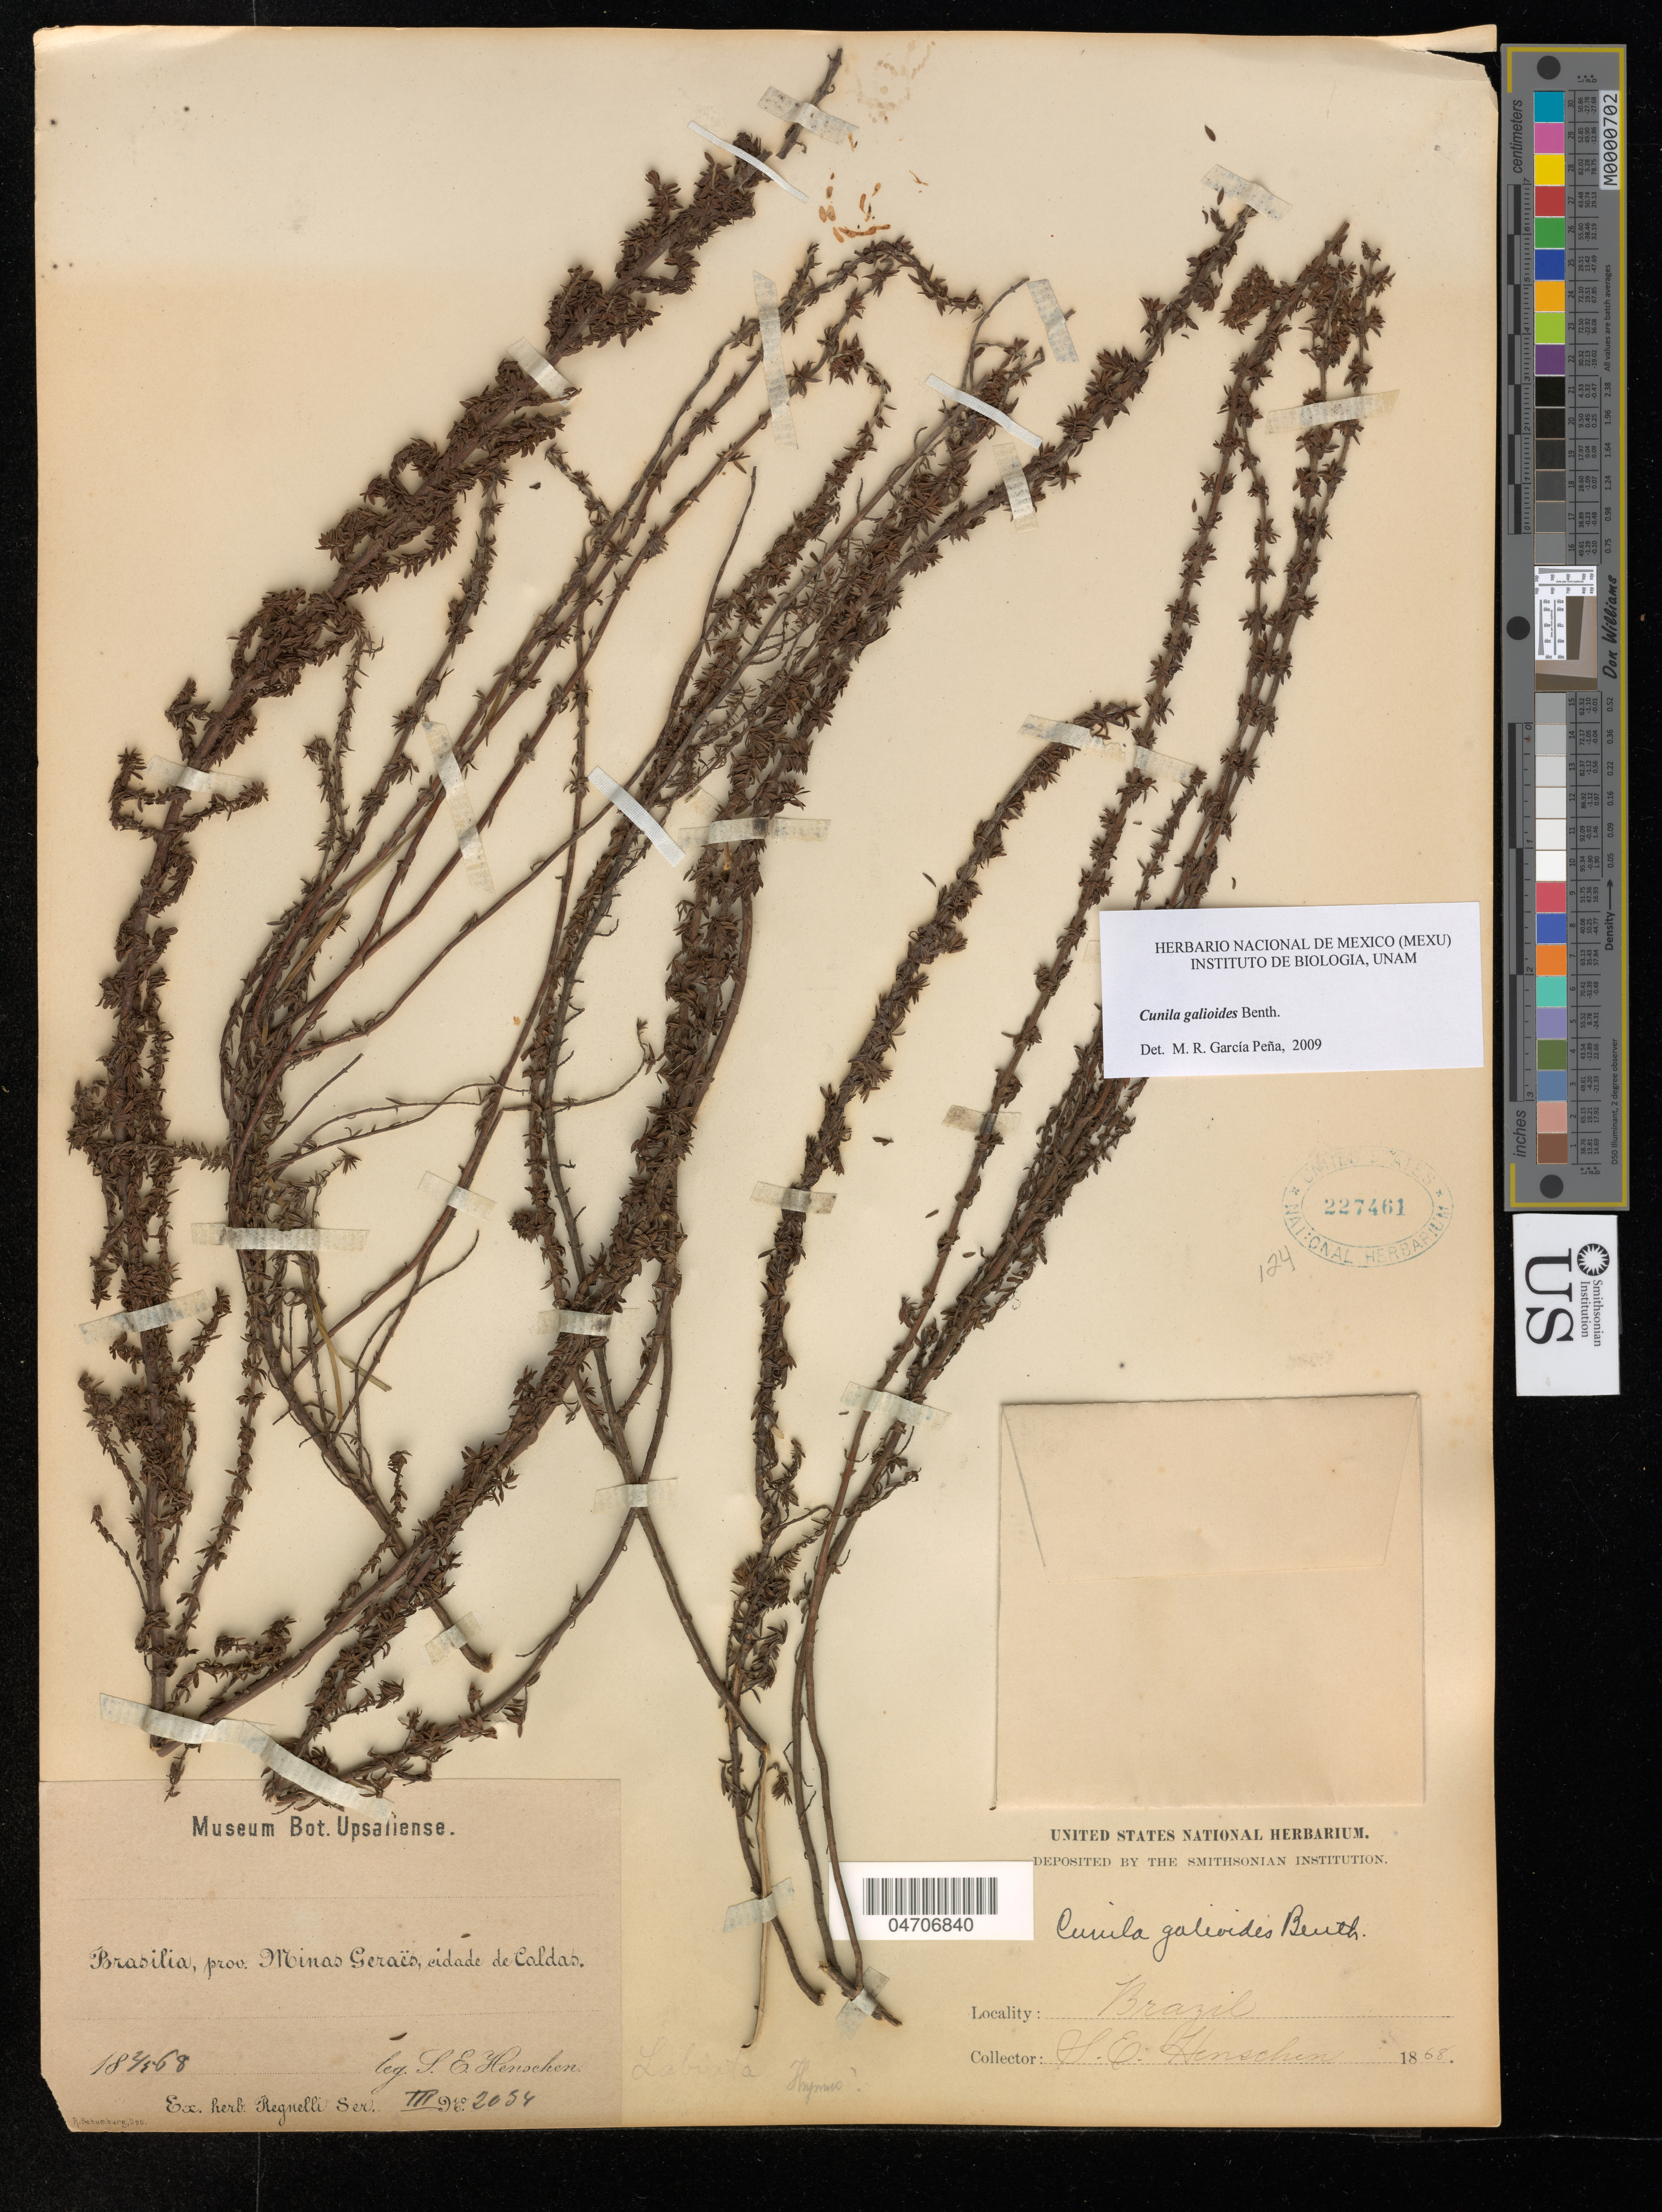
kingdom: Plantae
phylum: Tracheophyta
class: Magnoliopsida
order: Lamiales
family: Lamiaceae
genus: Cunila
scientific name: Cunila galioides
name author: Benth.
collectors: S. E. Henschen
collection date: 1868-05-02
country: Brazil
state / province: Minas Gerais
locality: Brasilia, prov. Minas Geraës, cidade de Caldas.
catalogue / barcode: US 227461